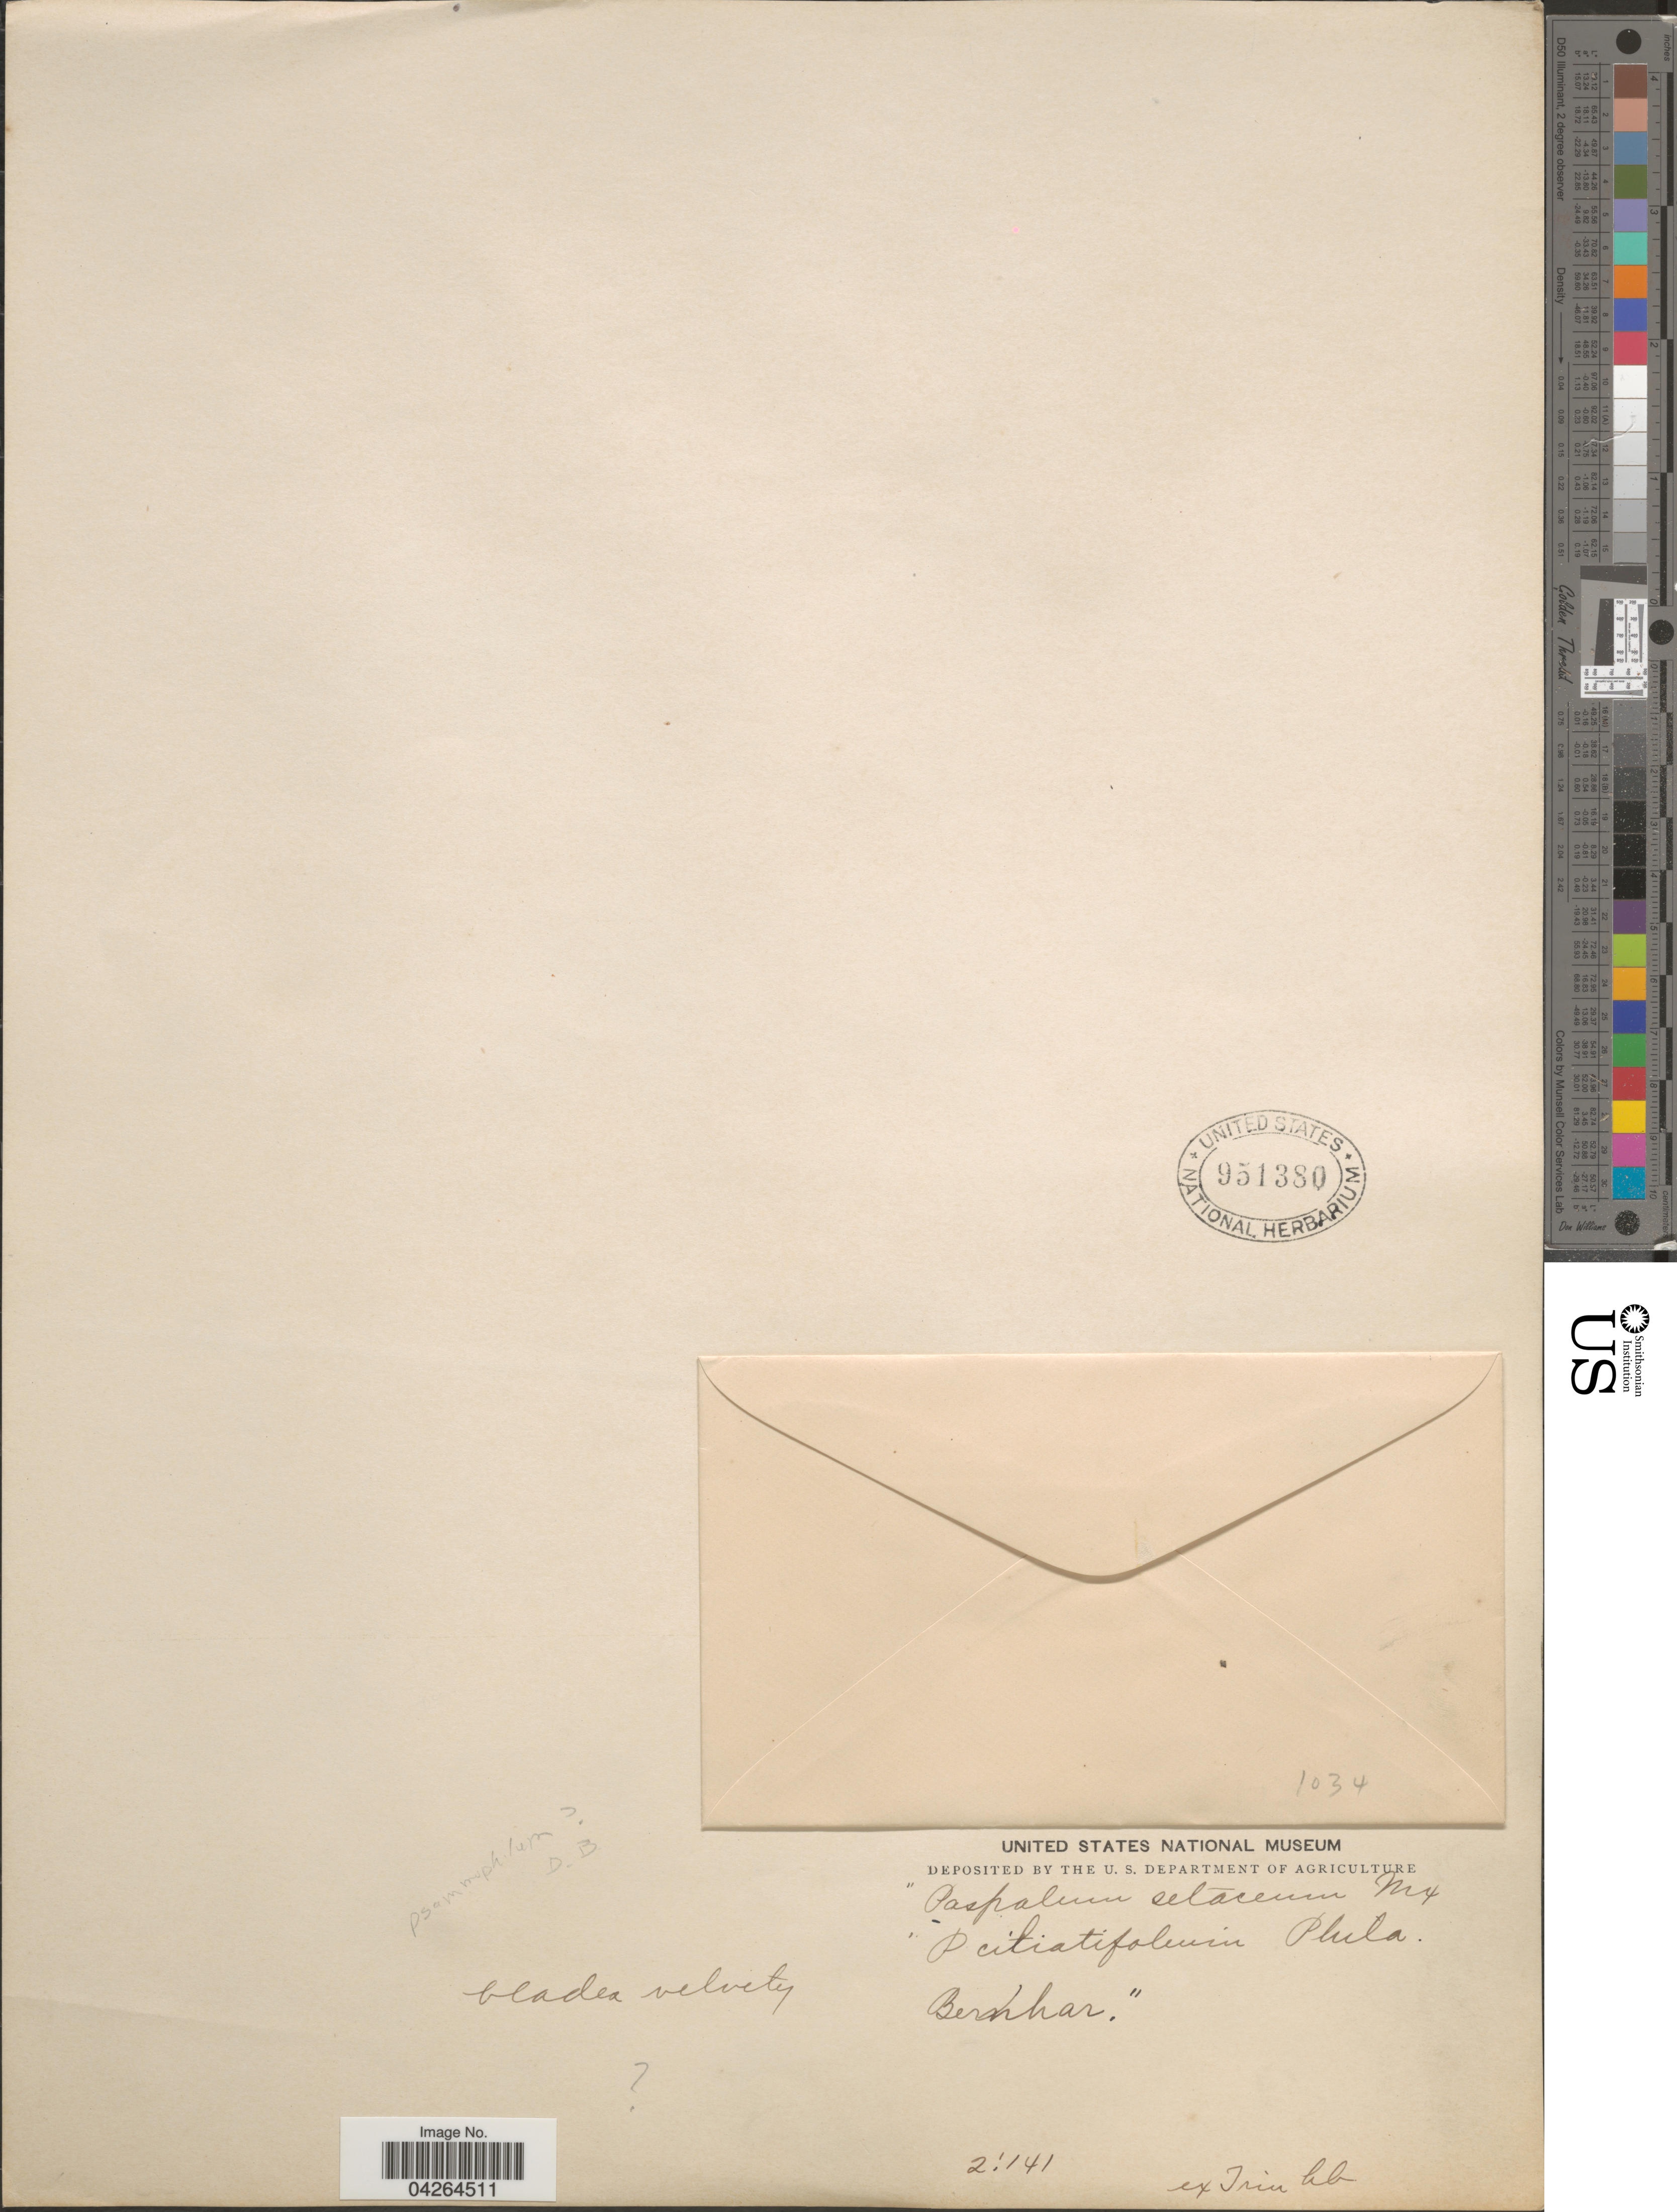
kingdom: Plantae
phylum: Tracheophyta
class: Liliopsida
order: Poales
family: Poaceae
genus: Paspalum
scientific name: Paspalum setaceum var. psammophilum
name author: (Nash ex Hitchc.) D.J. Banks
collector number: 1034?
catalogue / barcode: US 951380